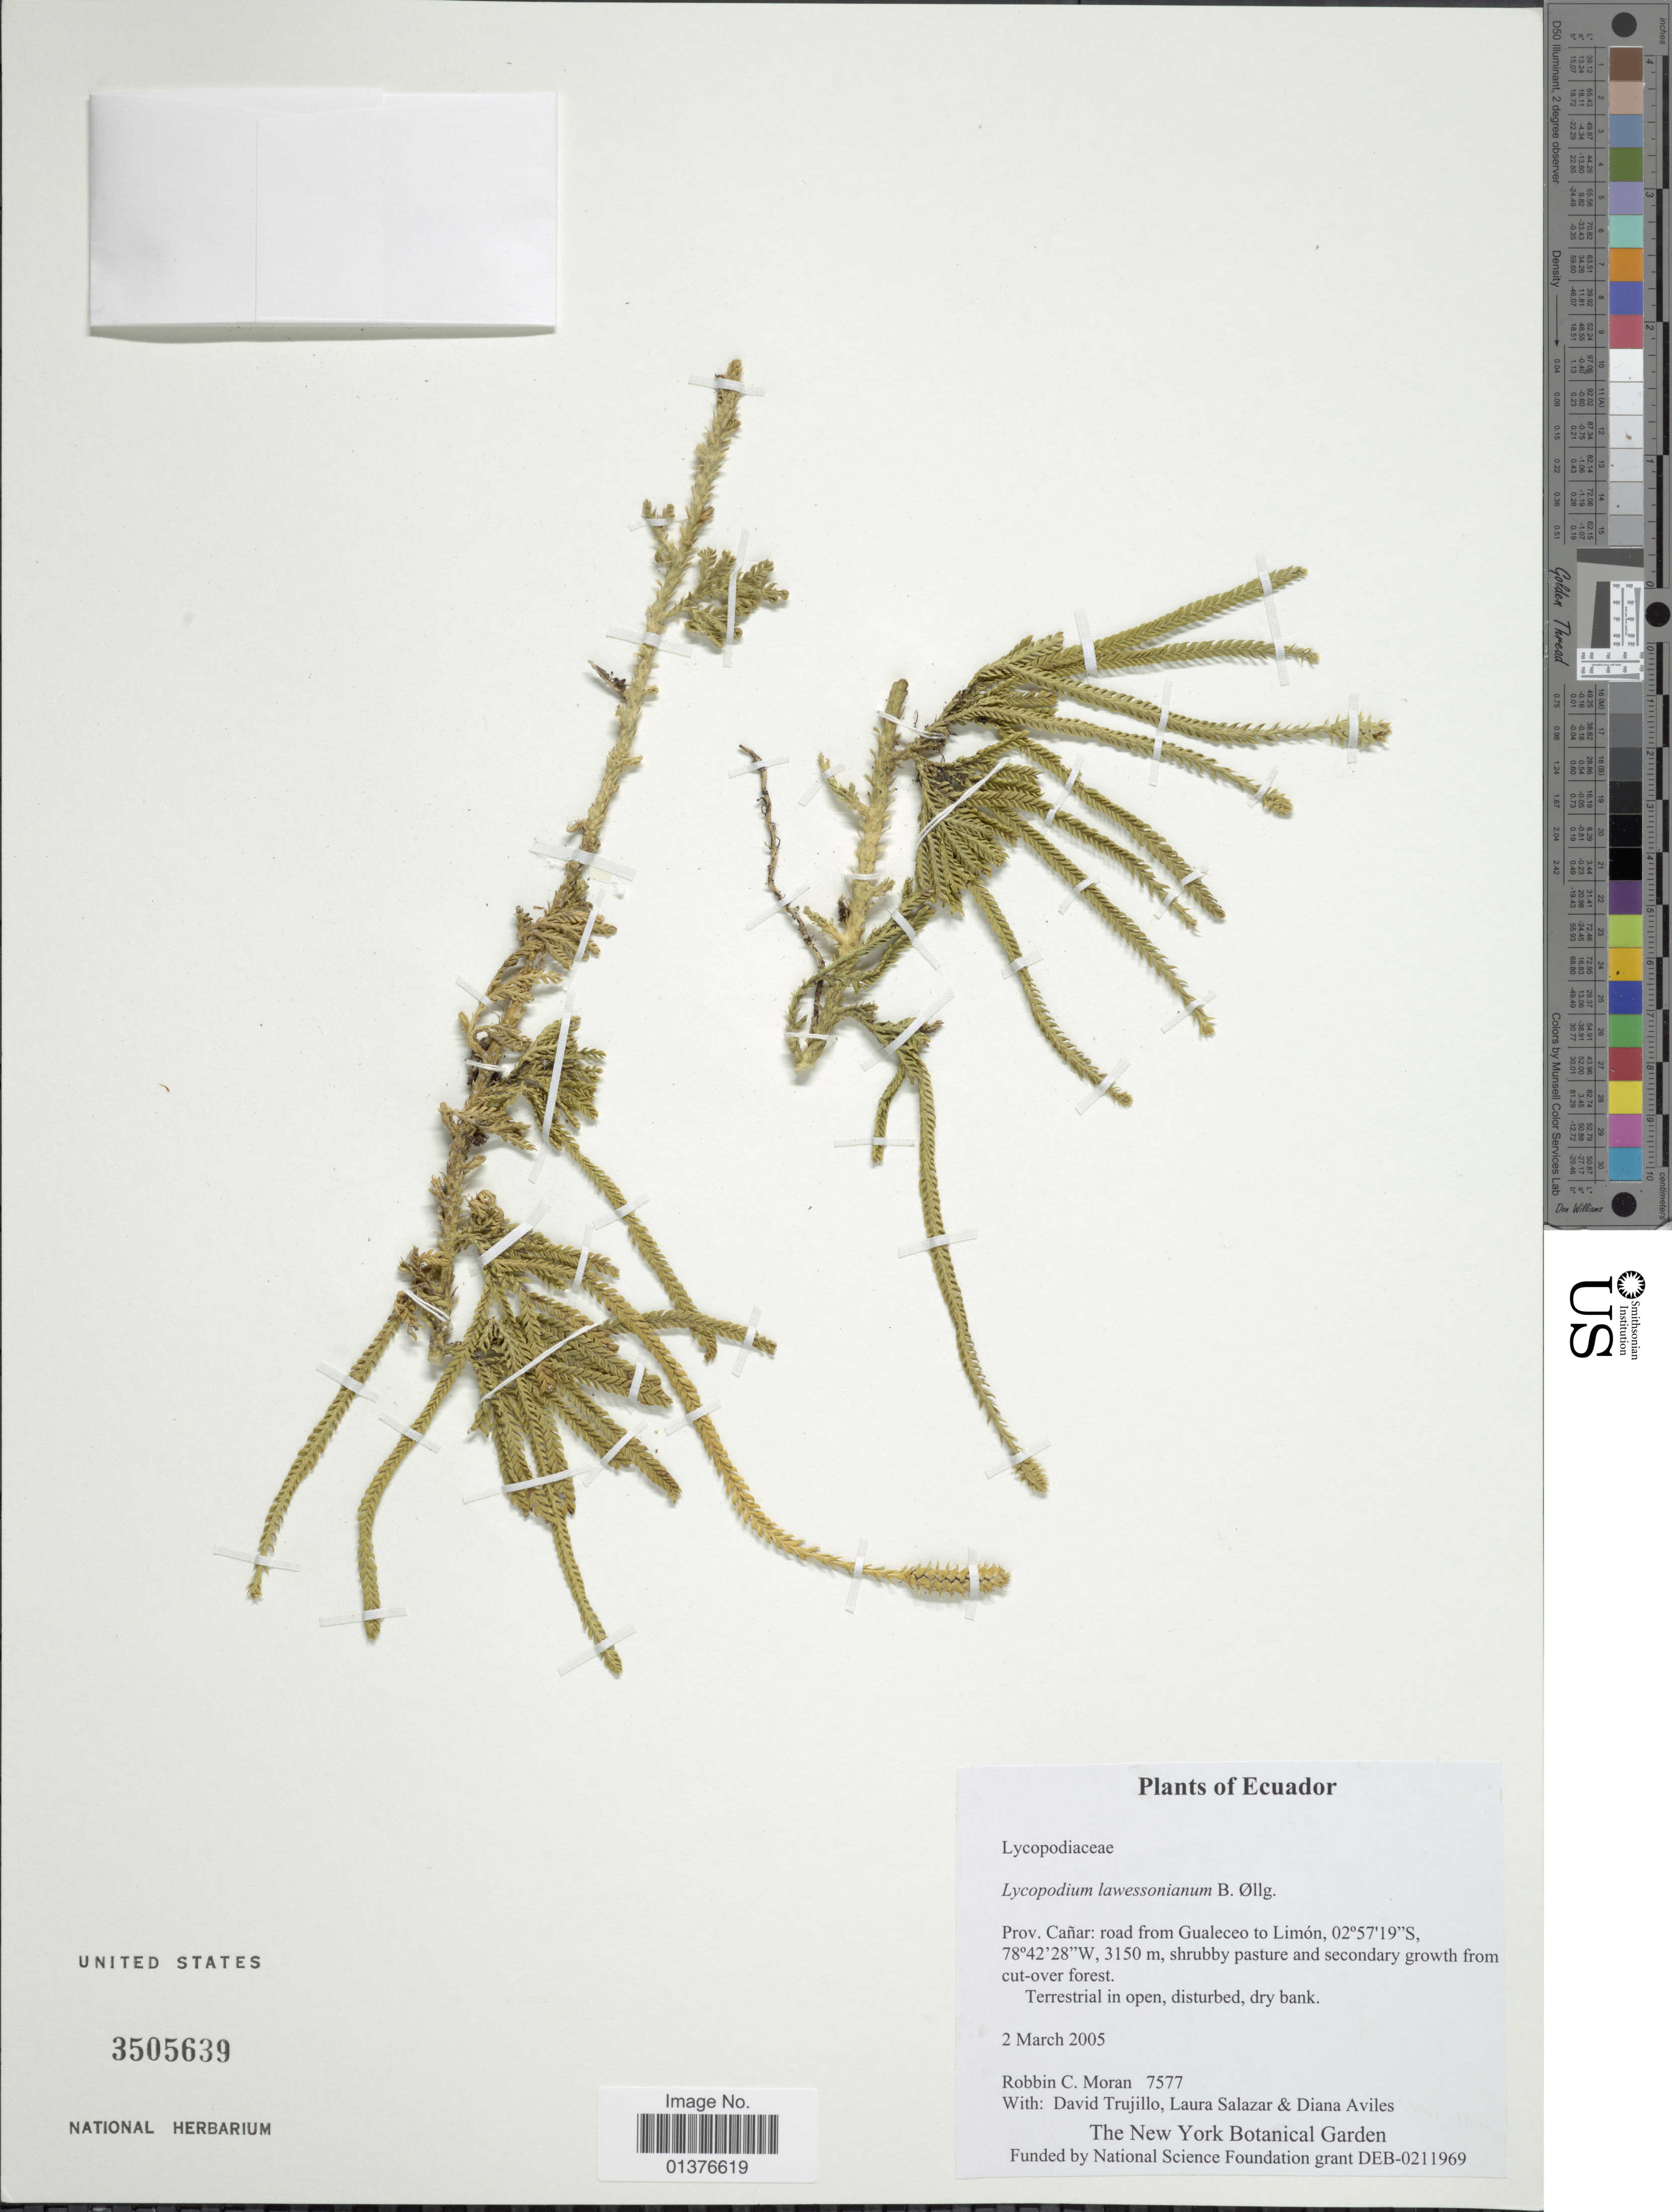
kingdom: Plantae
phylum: Tracheophyta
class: Lycopodiopsida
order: Lycopodiales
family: Lycopodiaceae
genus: Diphasium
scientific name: Diphasium lawessonianum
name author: (B. Øllg.) B. Øllg.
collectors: R. C. Moran, D. Trujillo, L. Salazar & D. Aviles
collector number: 7577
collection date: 2005-03-02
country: Ecuador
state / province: Cañar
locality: Road from Gualeceo to Limón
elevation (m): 3150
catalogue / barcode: US 3505639